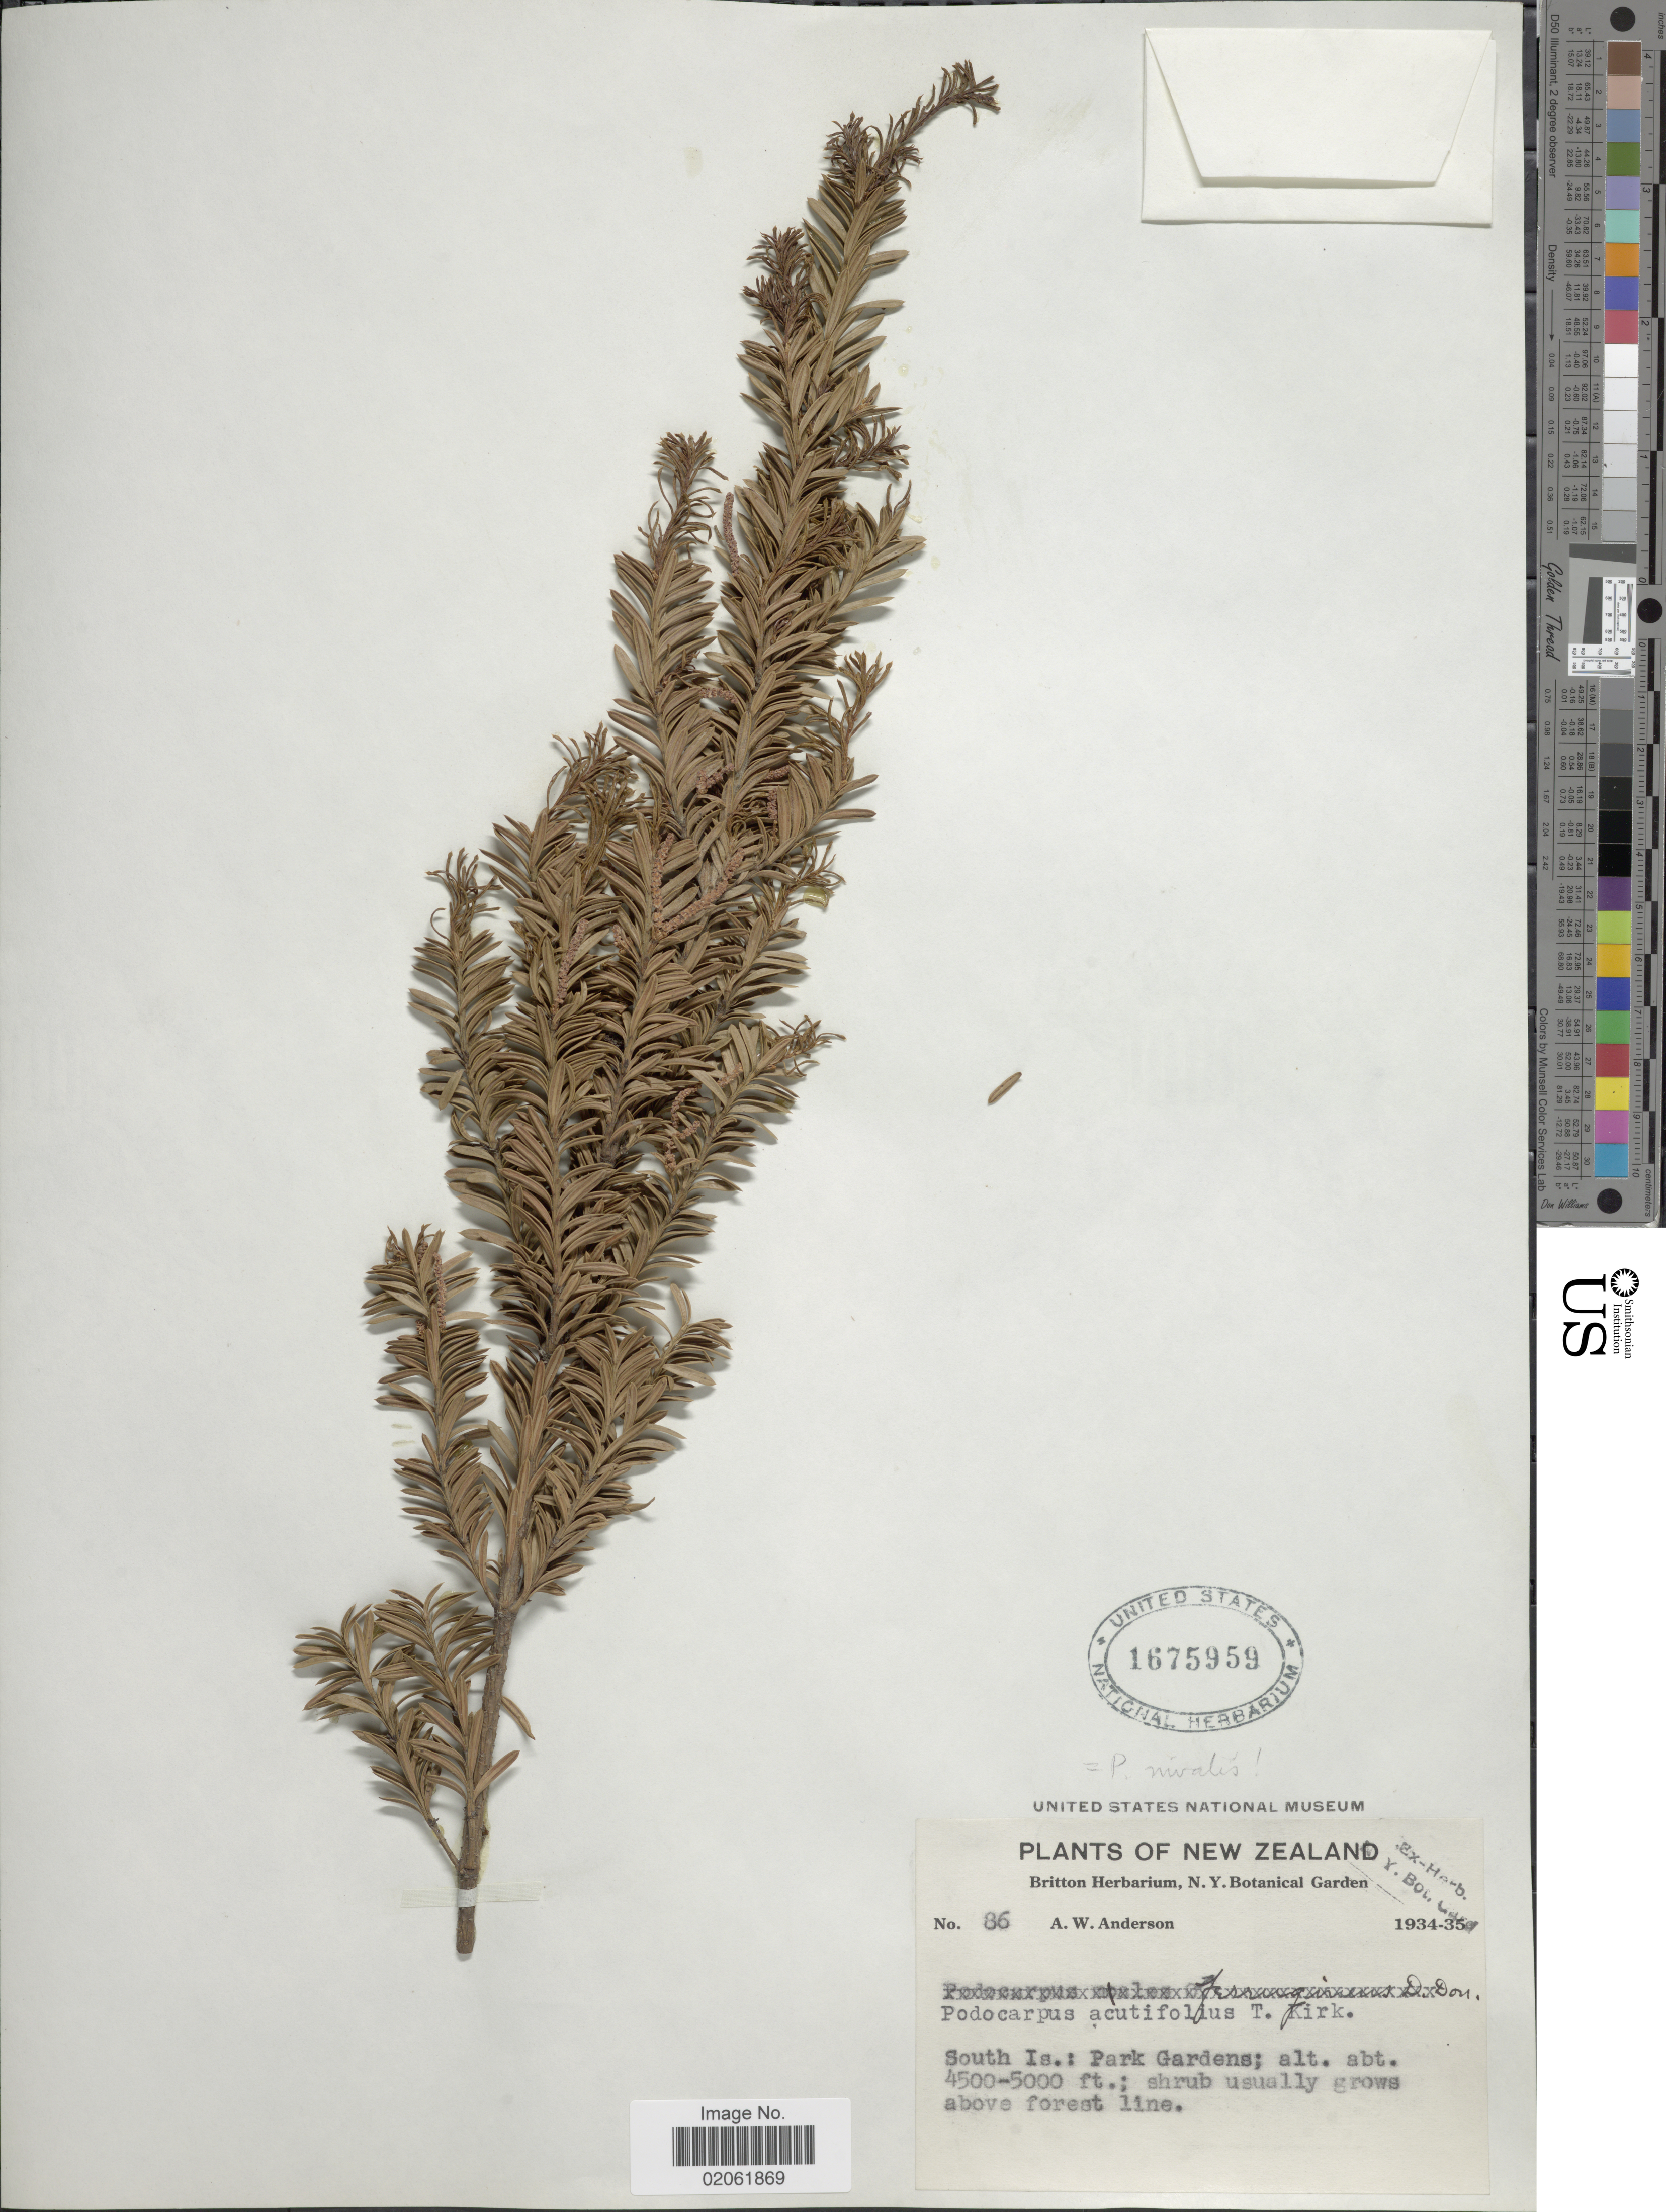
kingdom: Plantae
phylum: Tracheophyta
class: Pinopsida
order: Pinales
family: Podocarpaceae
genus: Podocarpus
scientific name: Podocarpus acutifolius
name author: Kirk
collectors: A. W. Anderson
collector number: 86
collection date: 1934/1935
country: New Zealand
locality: South Is,: Park Gardens.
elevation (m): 1372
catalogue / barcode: US 1675959